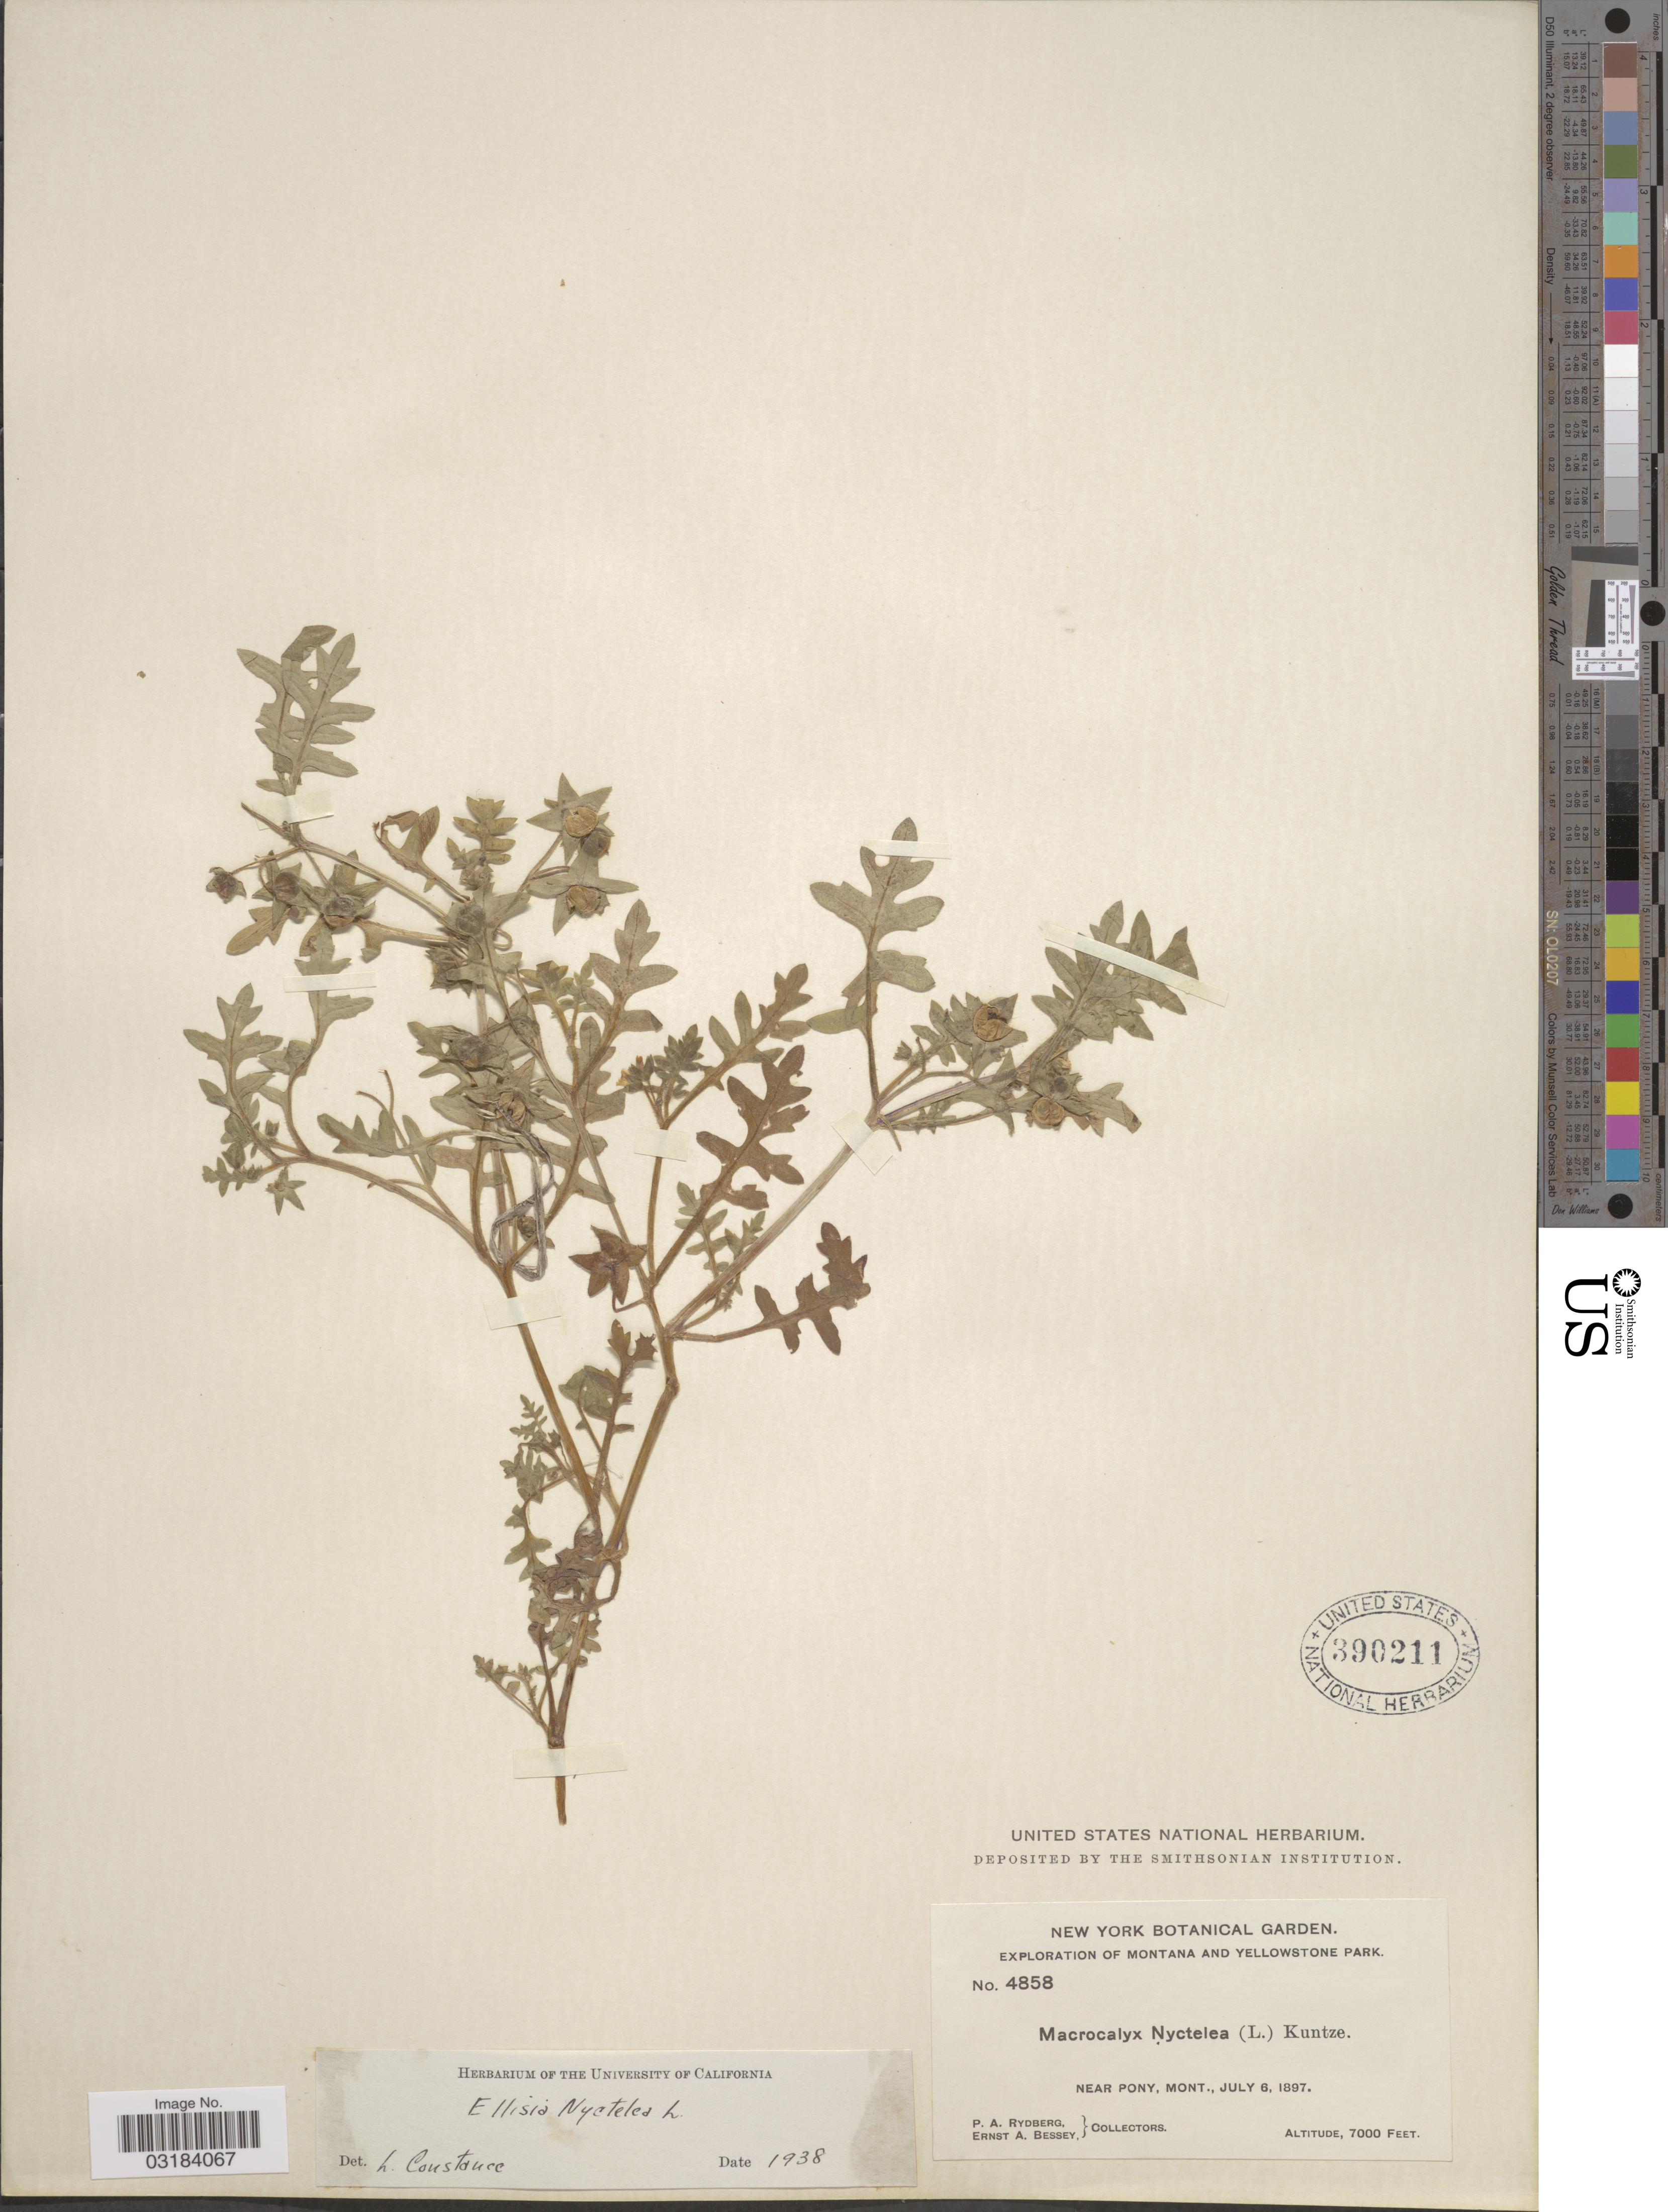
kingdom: Plantae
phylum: Tracheophyta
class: Magnoliopsida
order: Boraginales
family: Hydrophyllaceae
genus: Ellisia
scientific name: Ellisia nyctelea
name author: L.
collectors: P. A. Rydberg & E. A. Bessey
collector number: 4858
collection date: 1897-07-16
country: United States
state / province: Montana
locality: Yellowstone Park, Near Pony.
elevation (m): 2134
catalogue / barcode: US 390211